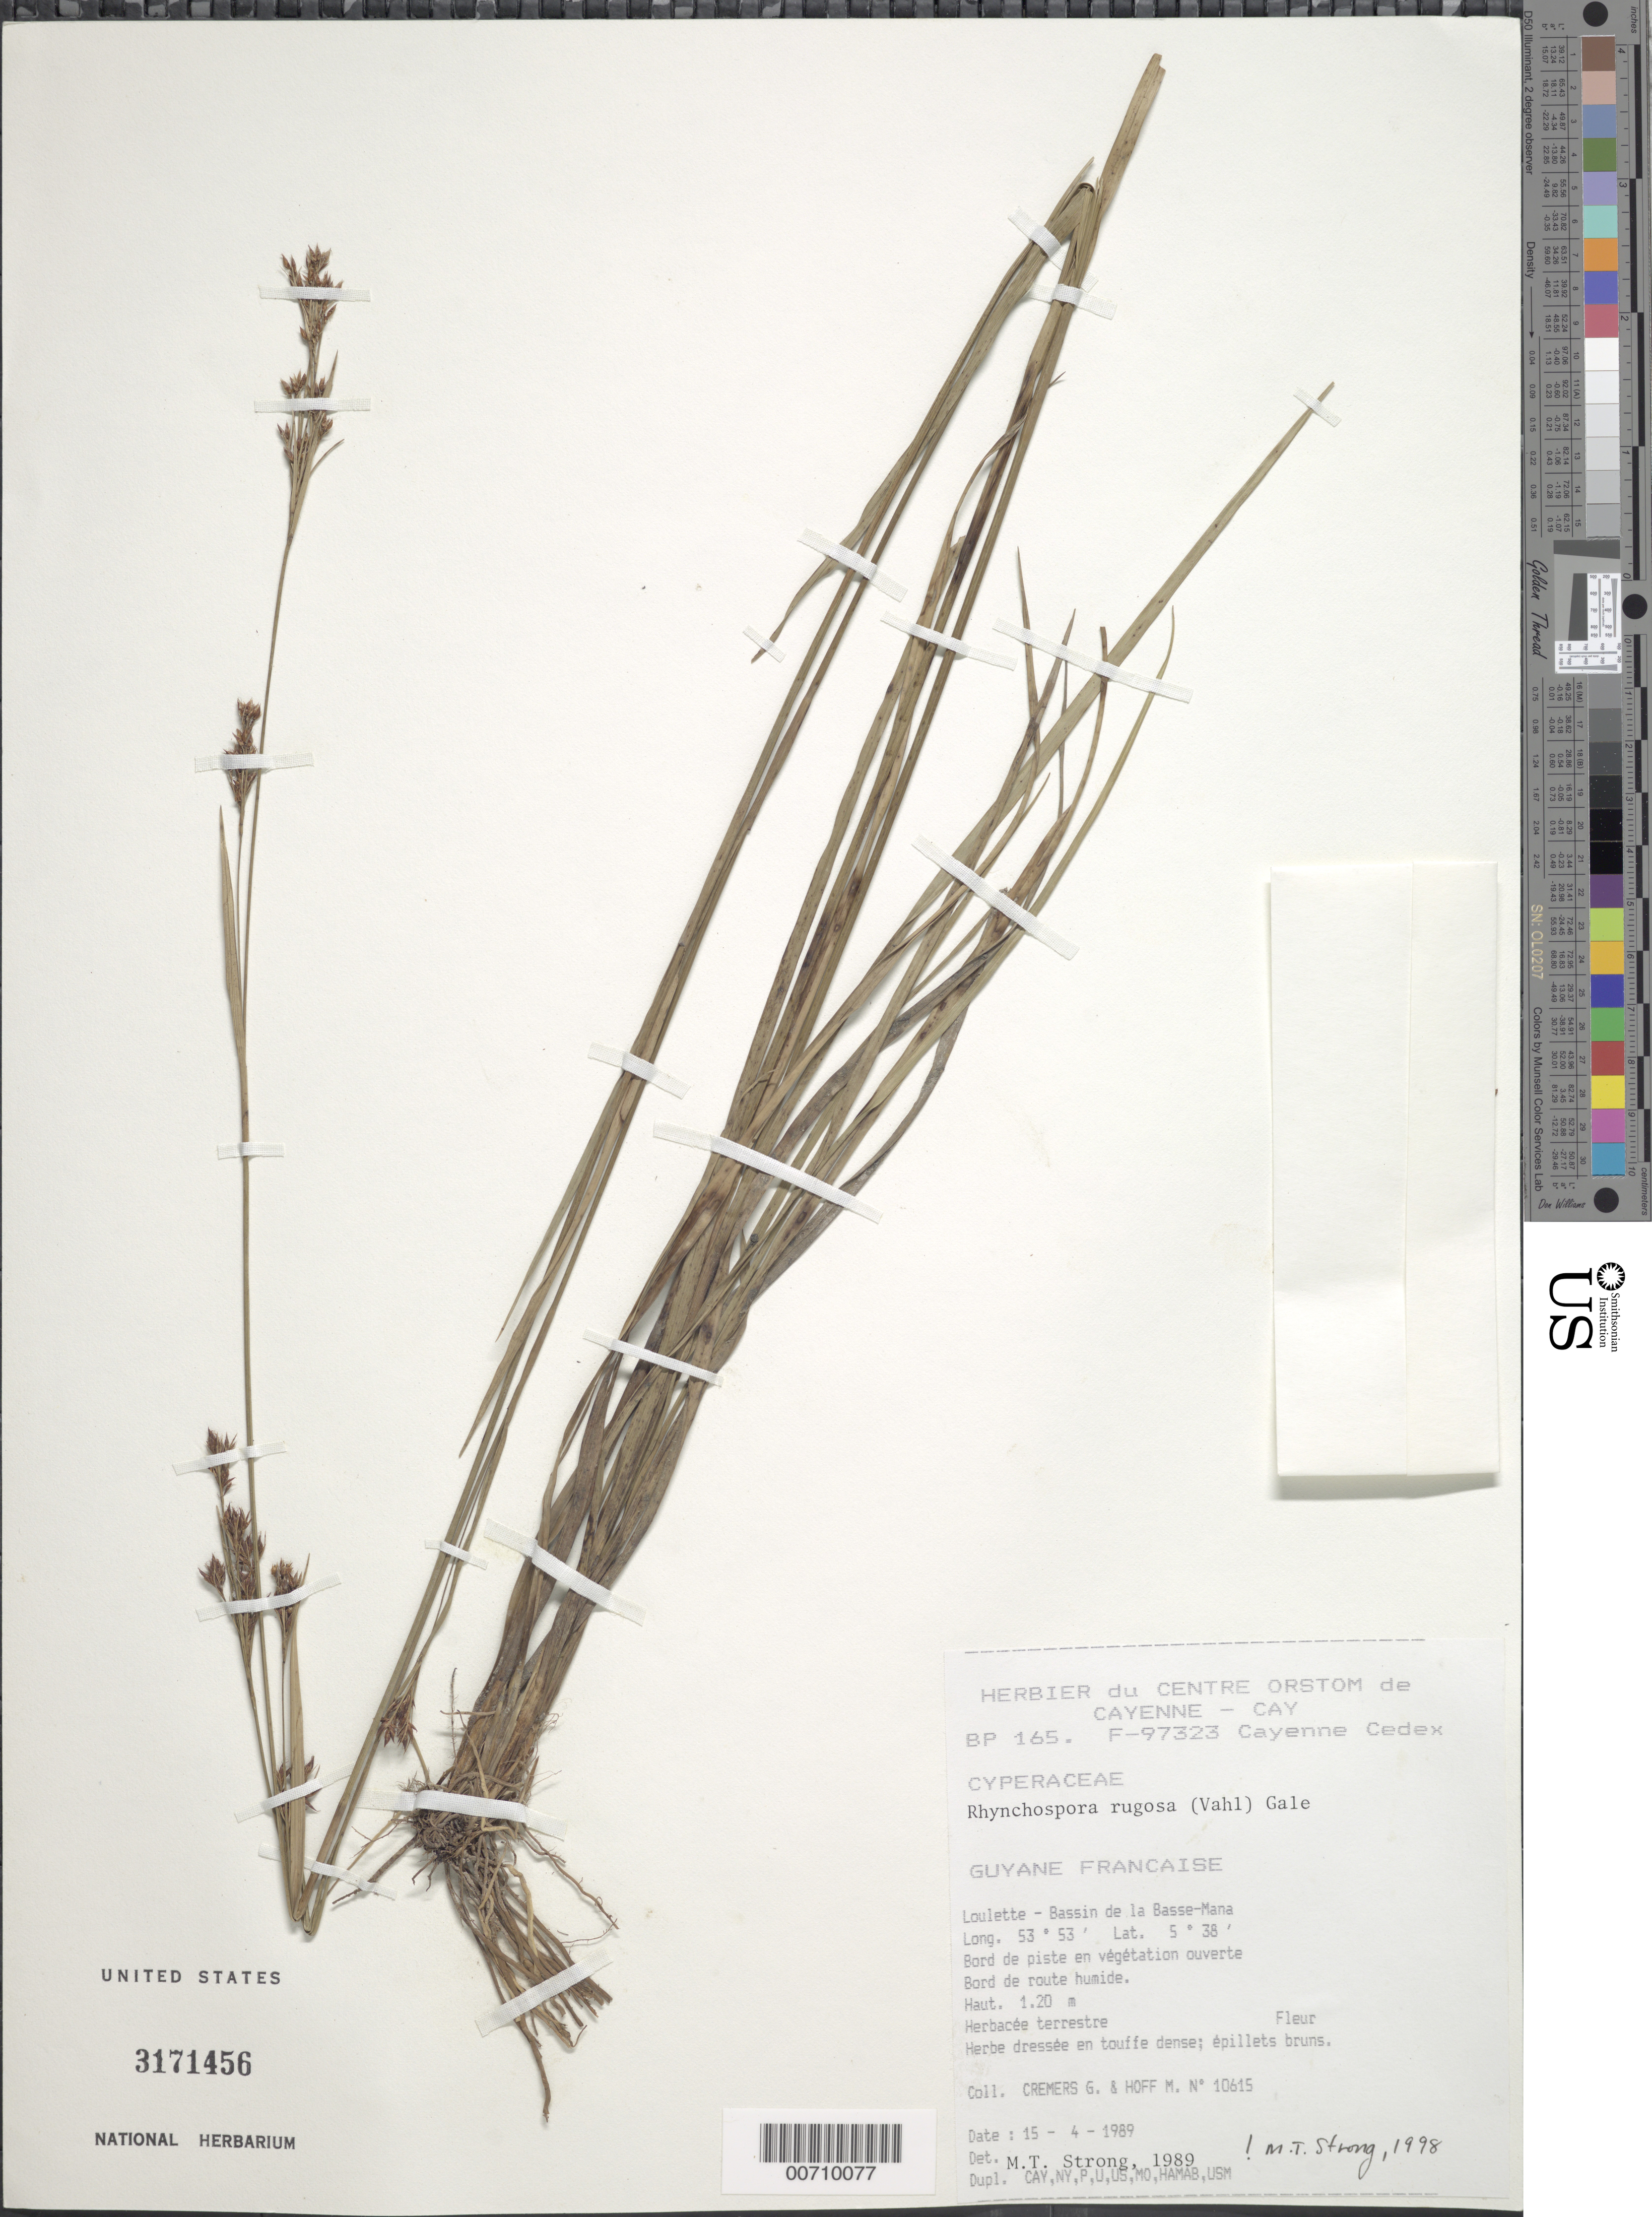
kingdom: Plantae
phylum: Tracheophyta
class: Liliopsida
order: Poales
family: Cyperaceae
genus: Rhynchospora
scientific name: Rhynchospora rugosa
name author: (Vahl) Gale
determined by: Strong, M. T., (US), Smithsonian Institution - National Museum of Natural History (UNITED STATES)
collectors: G. Cremers & M. Hoff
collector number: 10615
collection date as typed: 15-Apr-89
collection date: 1989-04-15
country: French Guiana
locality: Loulette, Bassin de la Basse-Mana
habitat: Edge of trail in open vegetation; wet roadside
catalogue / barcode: US 3171456